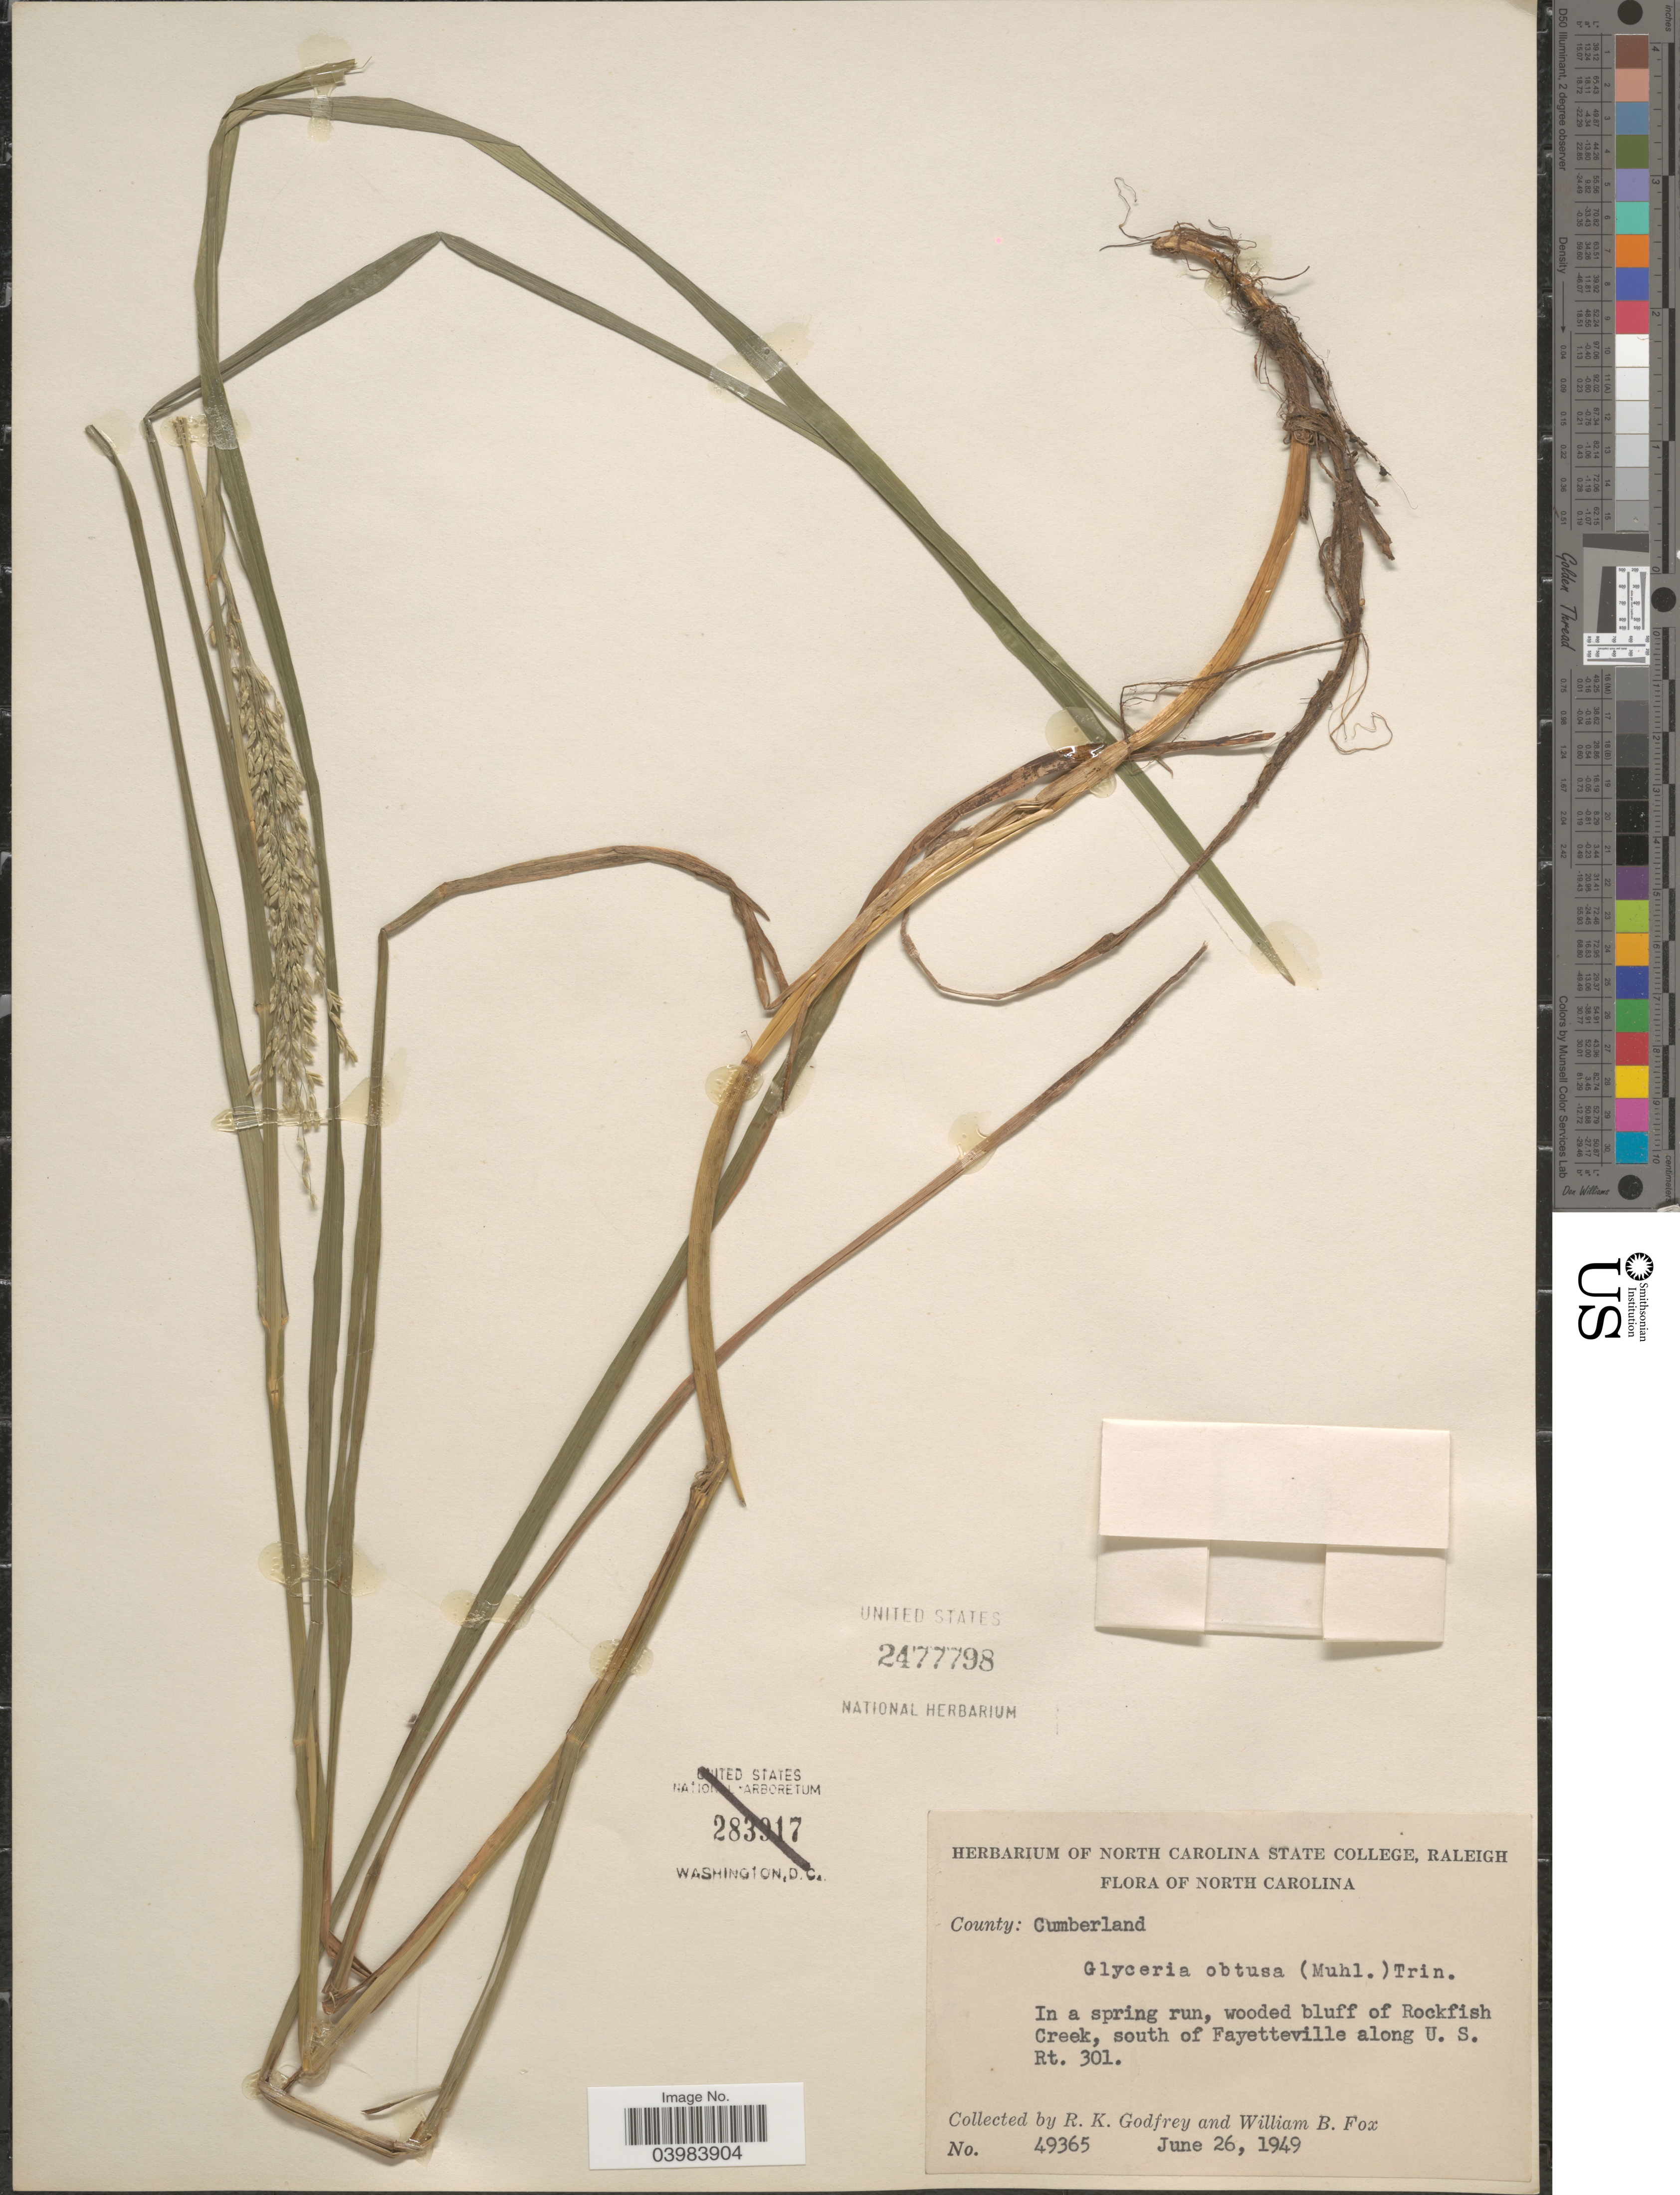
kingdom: Plantae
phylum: Tracheophyta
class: Liliopsida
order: Poales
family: Poaceae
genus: Glyceria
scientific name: Glyceria obtusa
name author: (Muhl.) Trin.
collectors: R. K. Godfrey & W. B. Fox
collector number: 49365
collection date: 1949-06-26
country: United States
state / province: North Carolina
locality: County: Cumberland. In a spring run, wooded bluff of Rockfish Creek, south of Fayetteville along U. S. Rt. 301.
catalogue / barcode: US 2477798